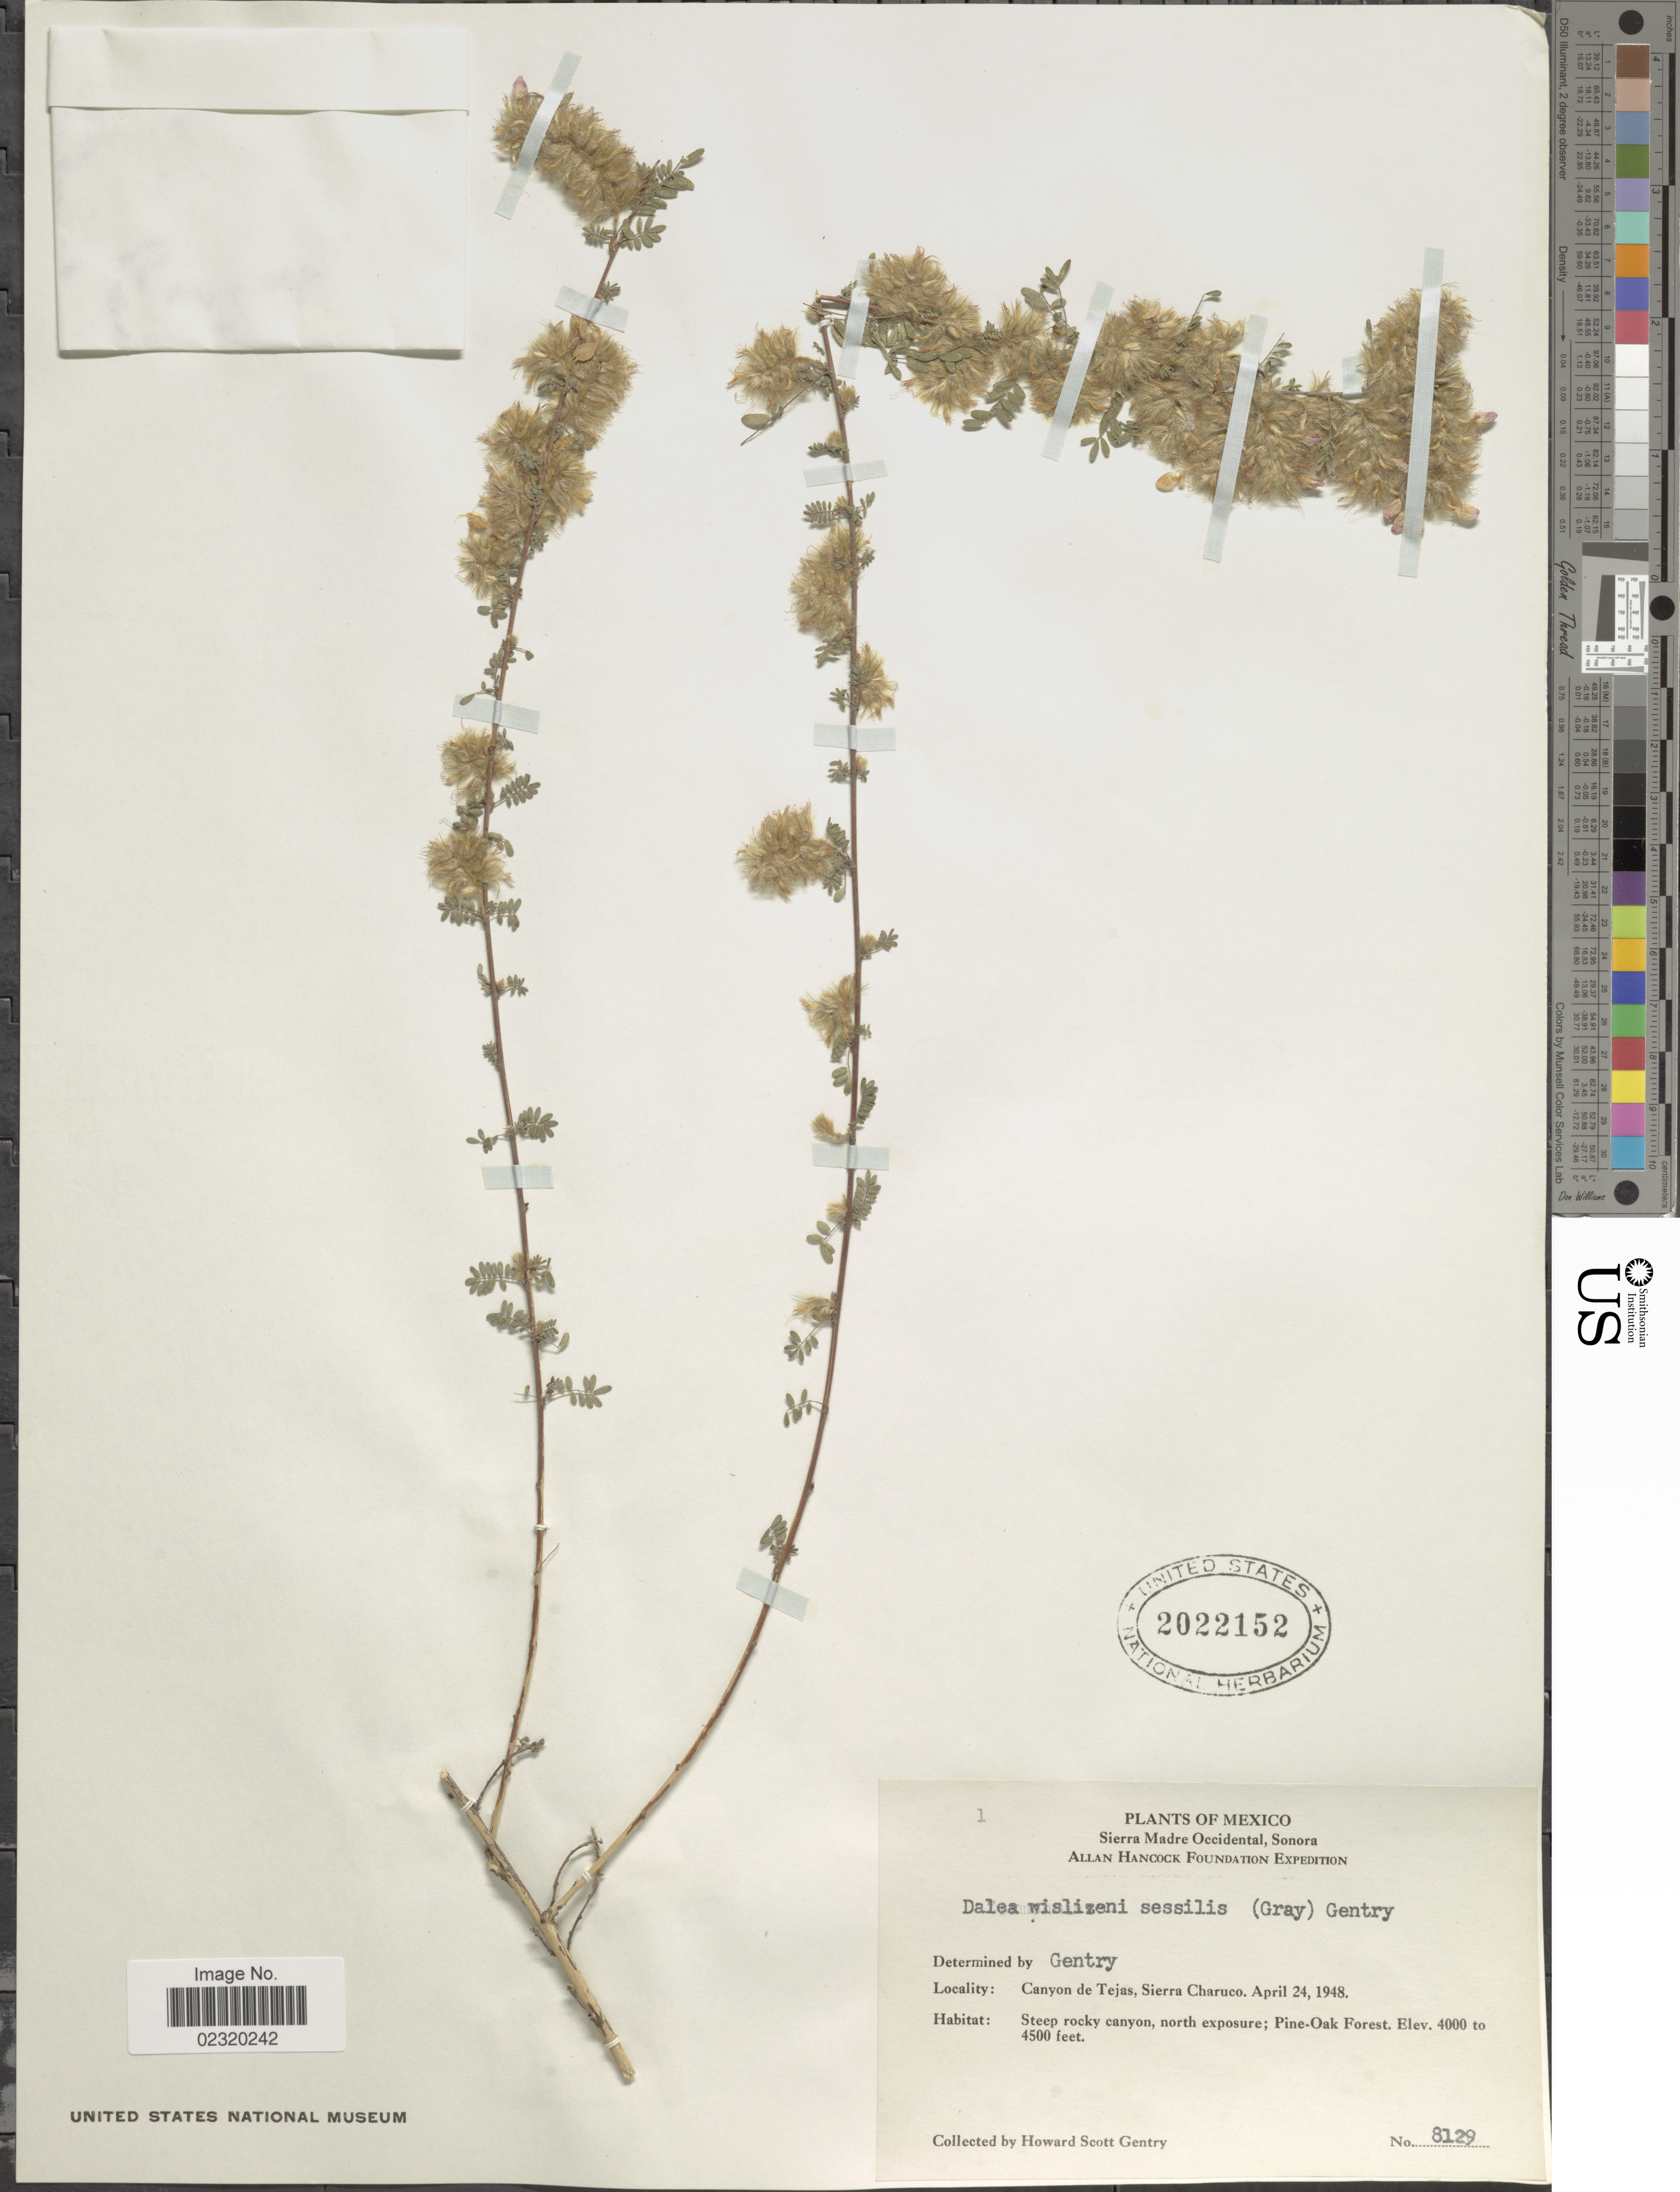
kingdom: Plantae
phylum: Tracheophyta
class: Magnoliopsida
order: Fabales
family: Fabaceae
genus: Dalea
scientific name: Dalea versicolor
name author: Zucc.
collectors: H. S. Gentry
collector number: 8129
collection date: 1948-04-24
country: Mexico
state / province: Sonora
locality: Sierra Madre Occidental, Canyon de Tejas, Sierra Charuco, Steep rocky canyon, north exposure; Pine-Oak Forest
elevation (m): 1219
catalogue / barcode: US 2022152